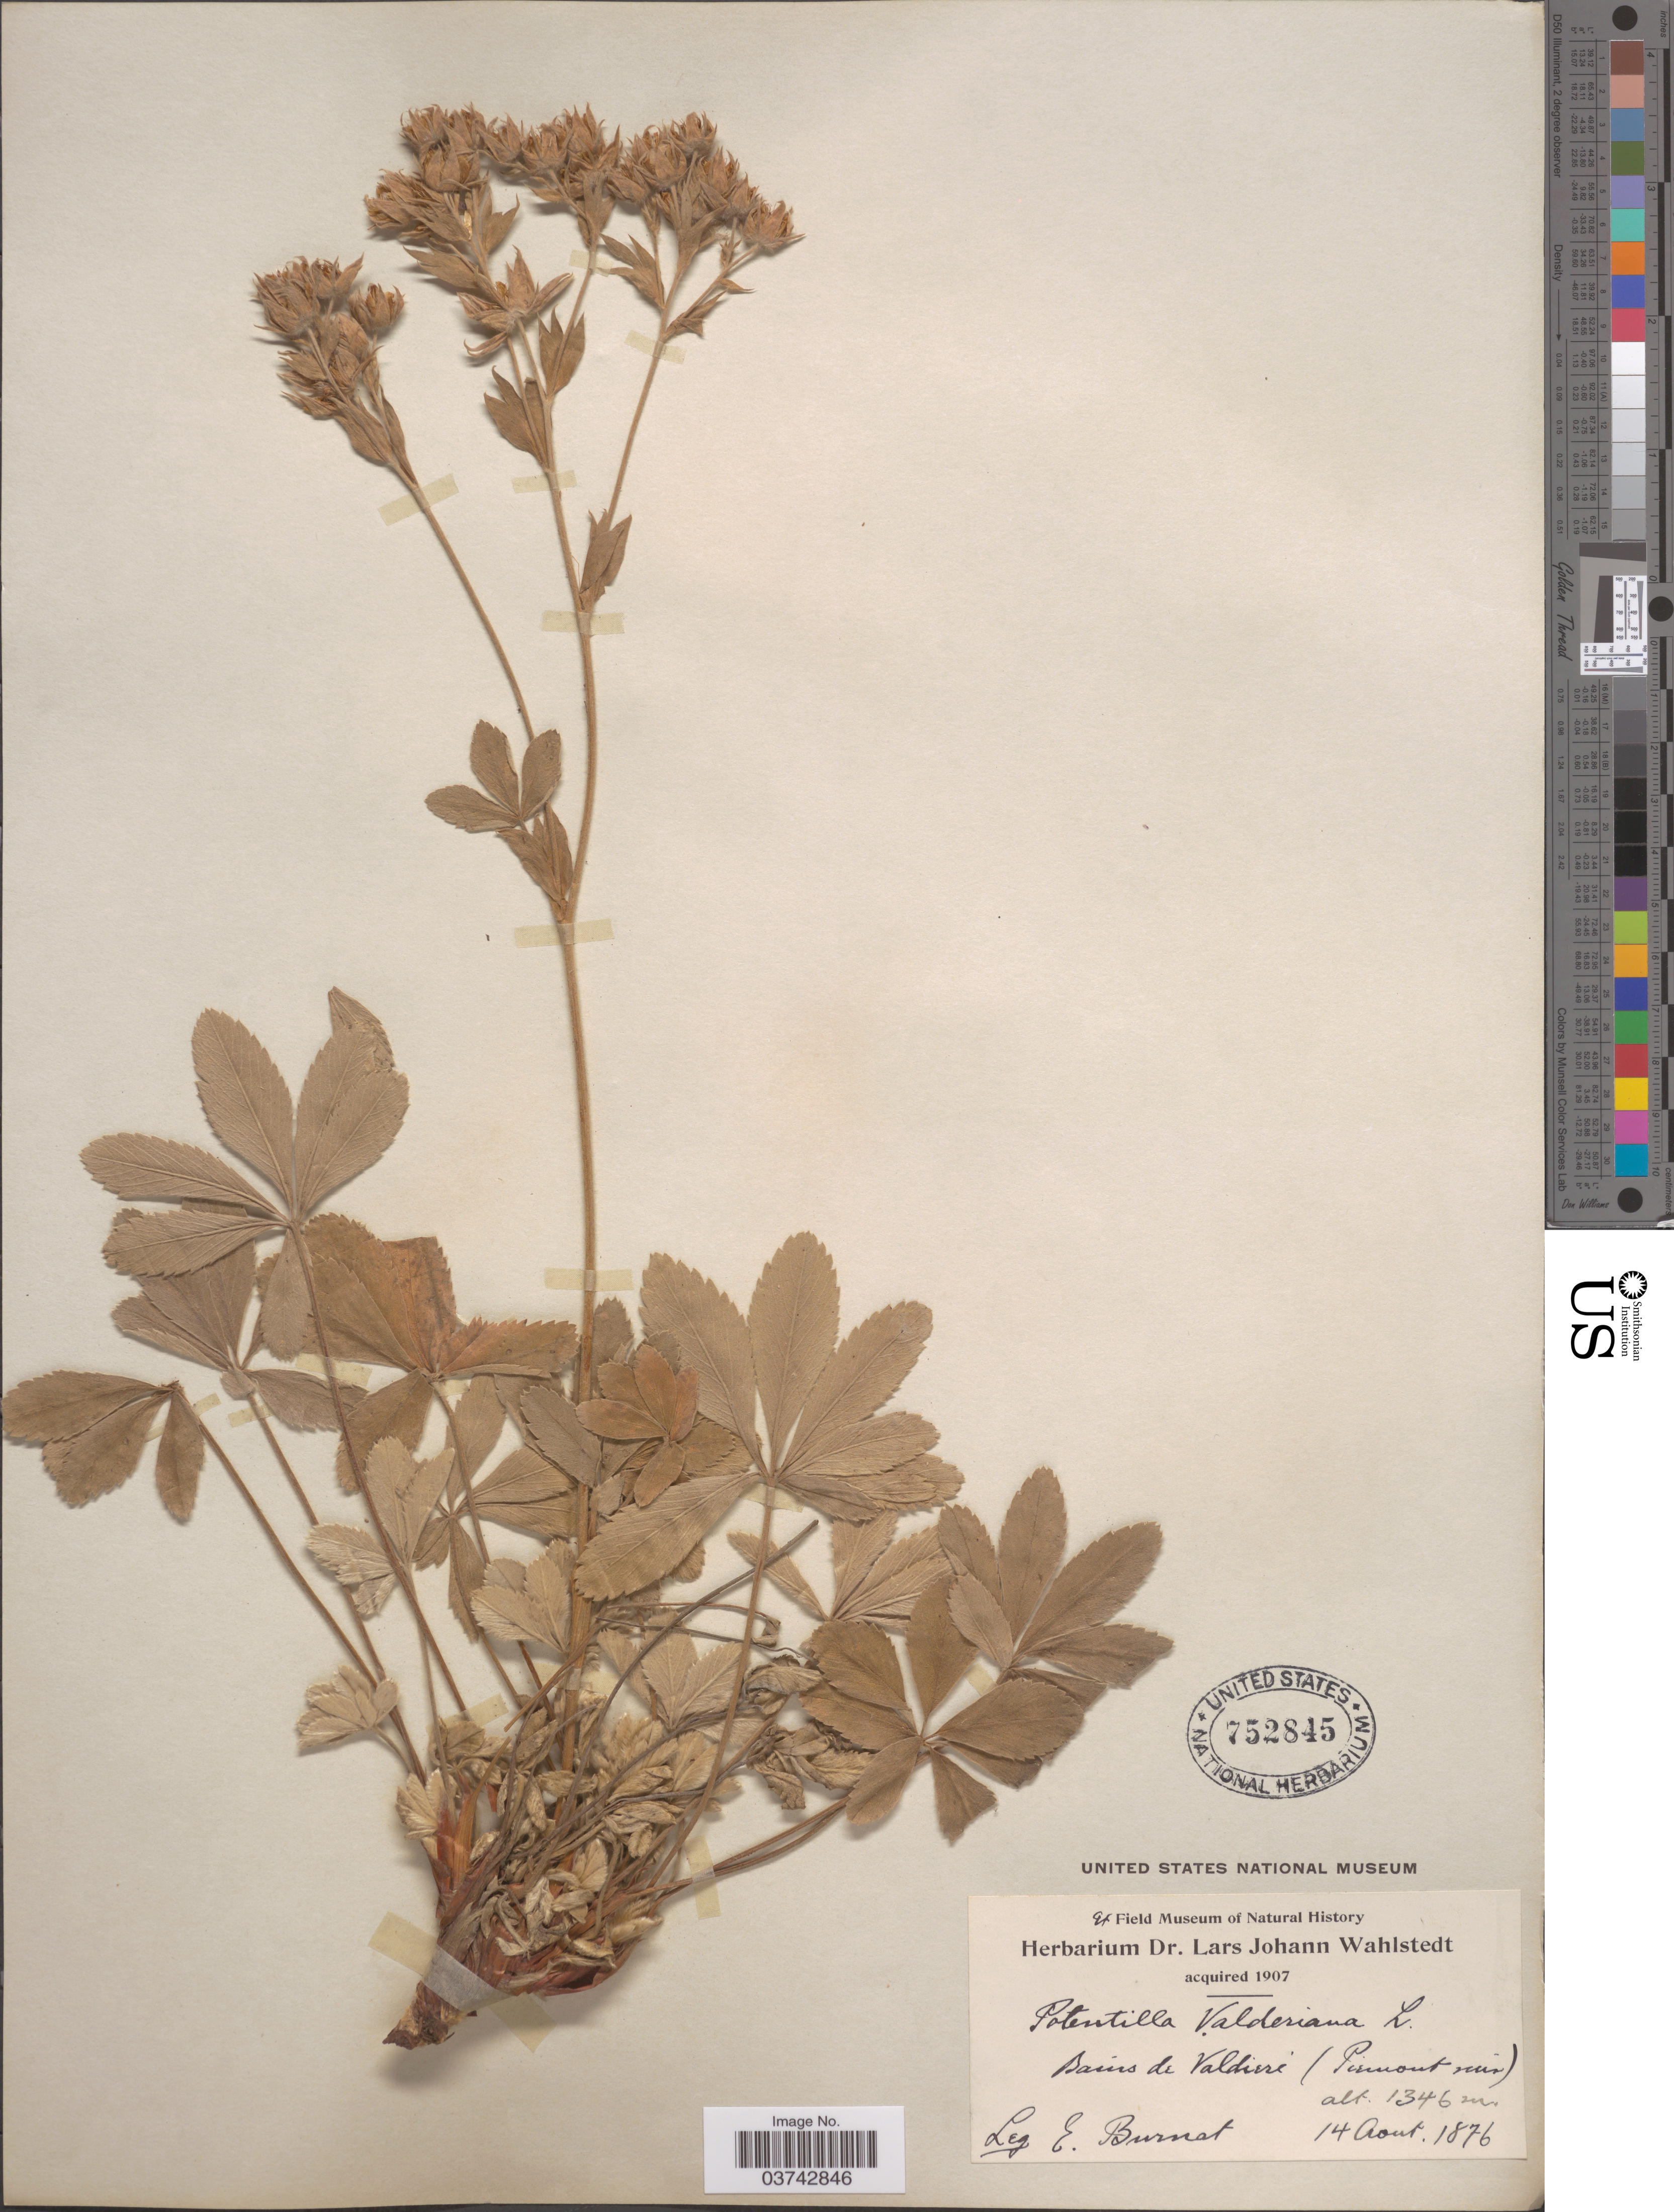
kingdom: Plantae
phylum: Tracheophyta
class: Magnoliopsida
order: Rosales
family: Rosaceae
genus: Potentilla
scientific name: Potentilla valderia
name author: L.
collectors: E. Burnat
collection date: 1876-08-14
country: Italy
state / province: Piedmont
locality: Basins de Valdiere (Piemont [illegible text]).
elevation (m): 1346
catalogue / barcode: US 752845